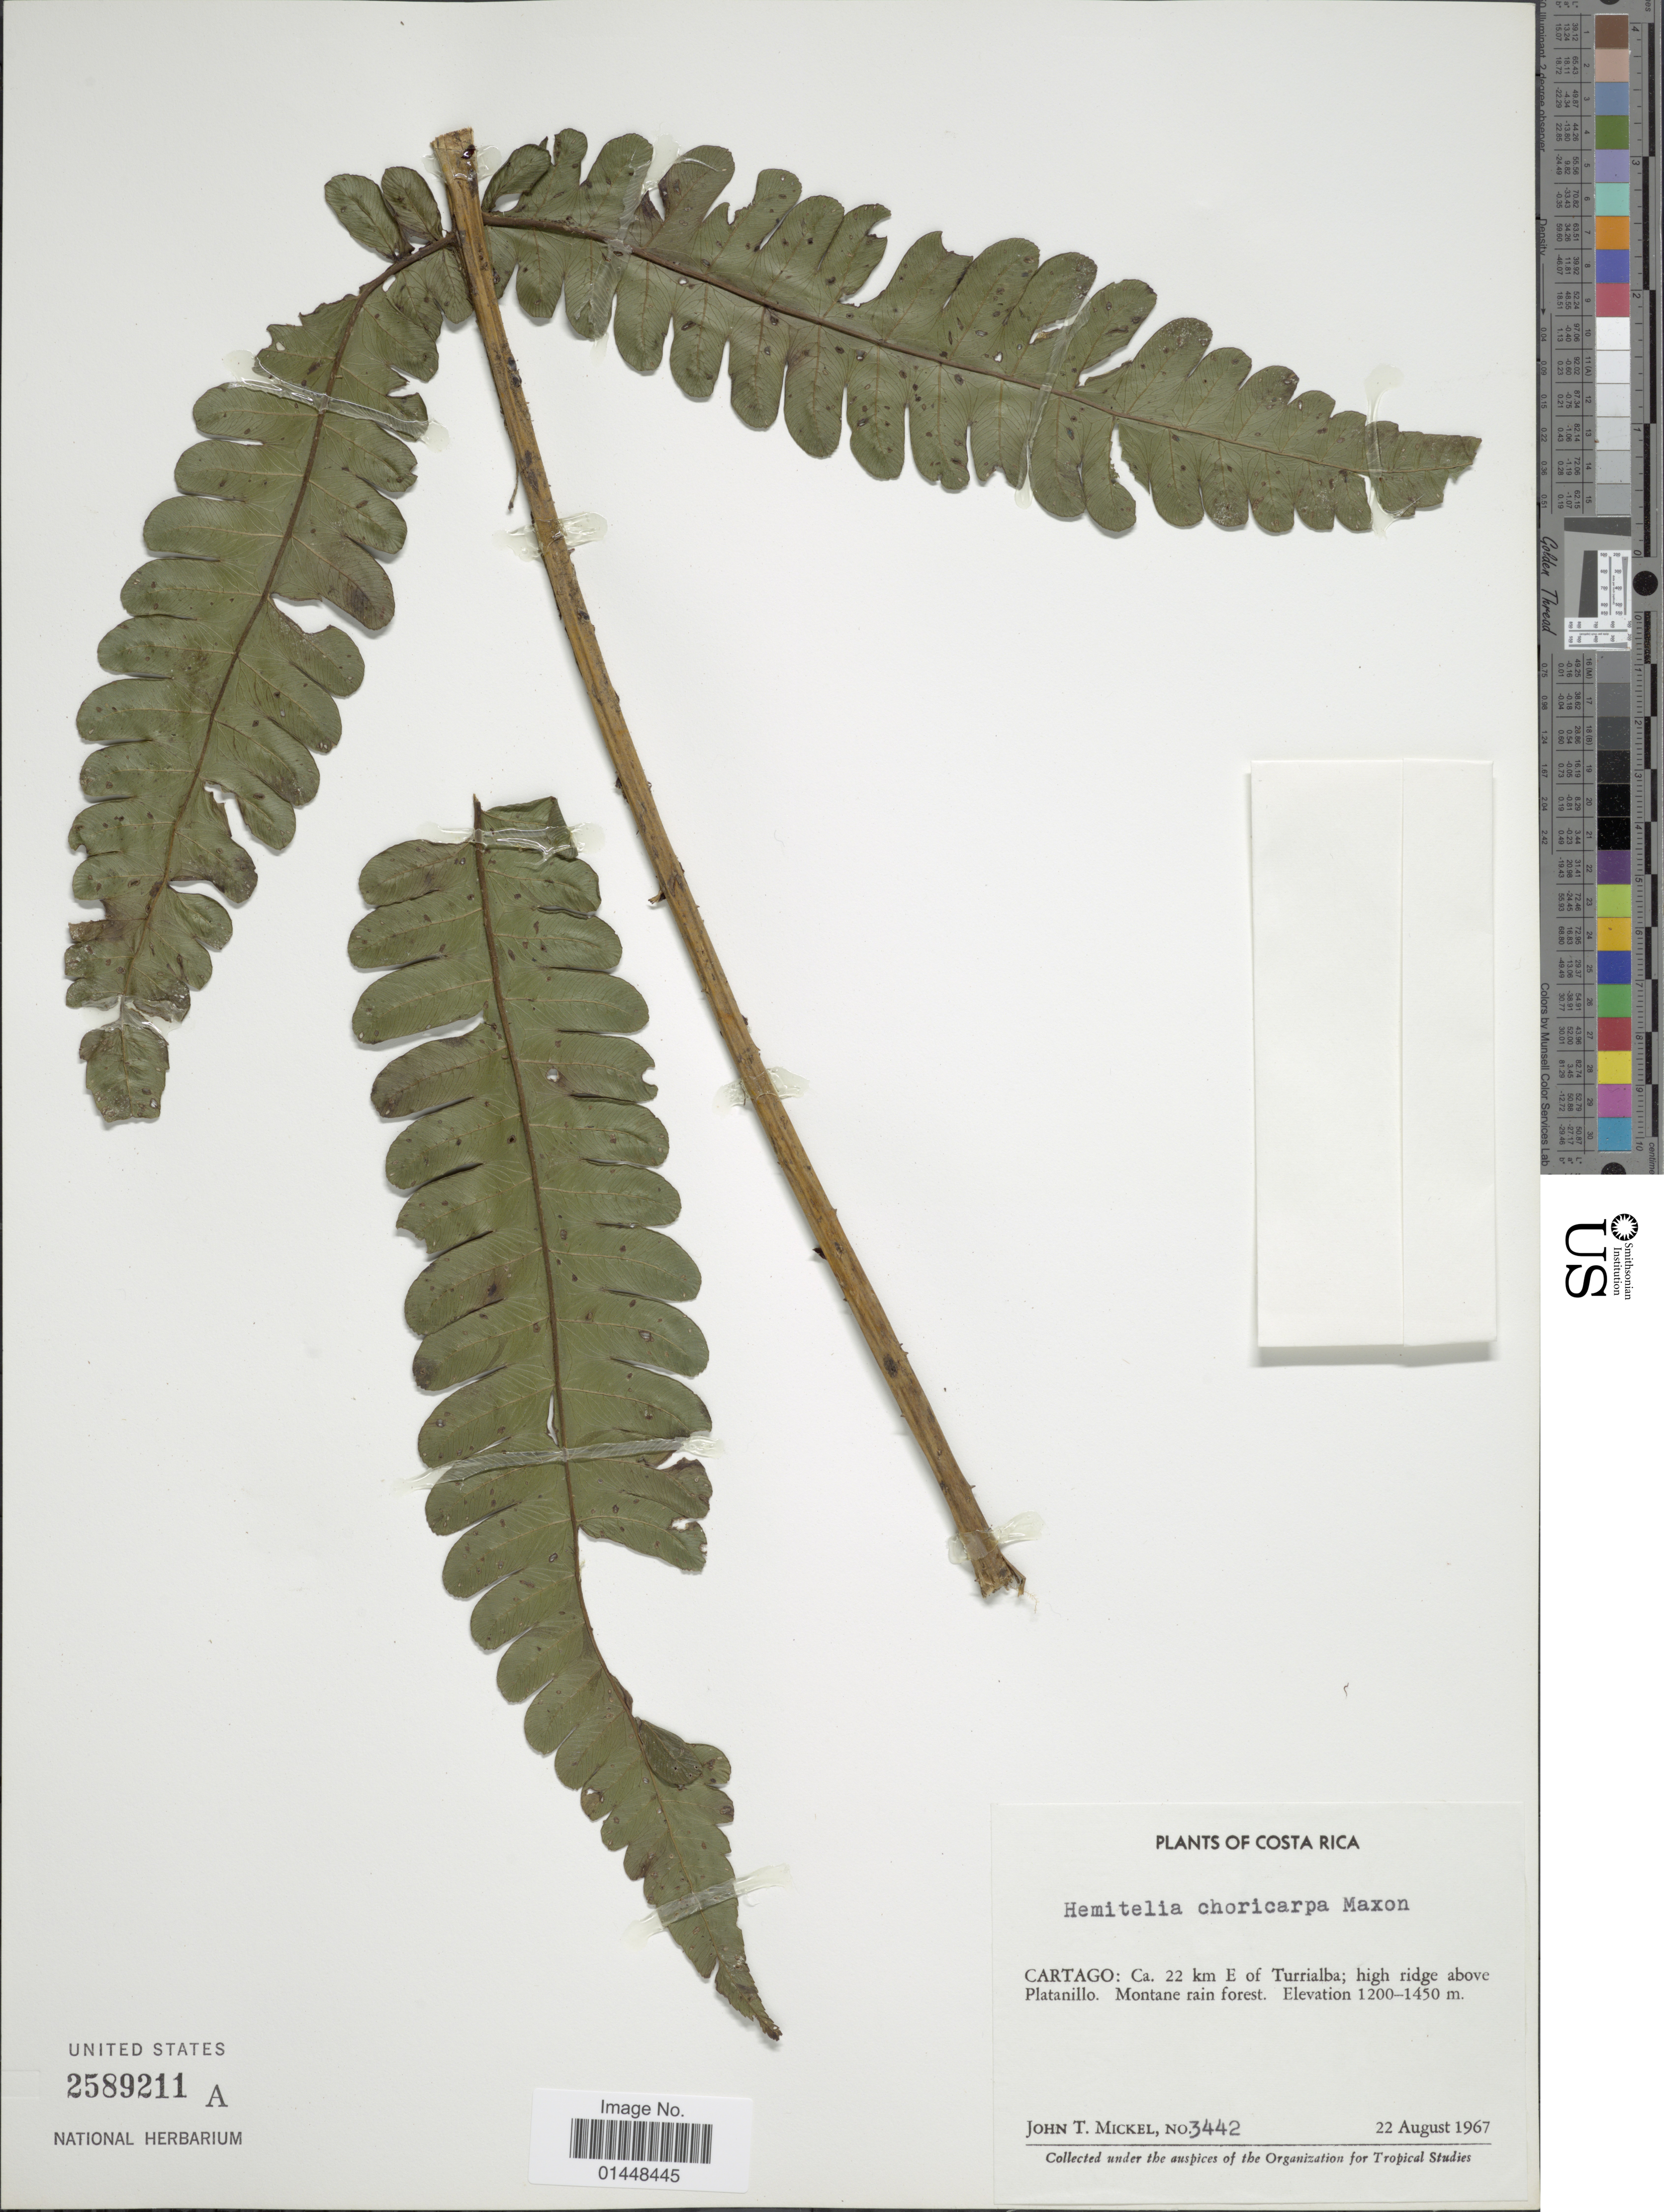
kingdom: Plantae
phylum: Tracheophyta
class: Polypodiopsida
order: Cyatheales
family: Cyatheaceae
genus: Cyathea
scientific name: Cyathea choricarpa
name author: (Maxon) Domin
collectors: J. T. Mickel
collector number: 3442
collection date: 1967-08-22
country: Costa Rica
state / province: Cartago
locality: Ca. 22 km E of Turrialba; high ridge above Plantillo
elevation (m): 1200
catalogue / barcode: US 2589211A